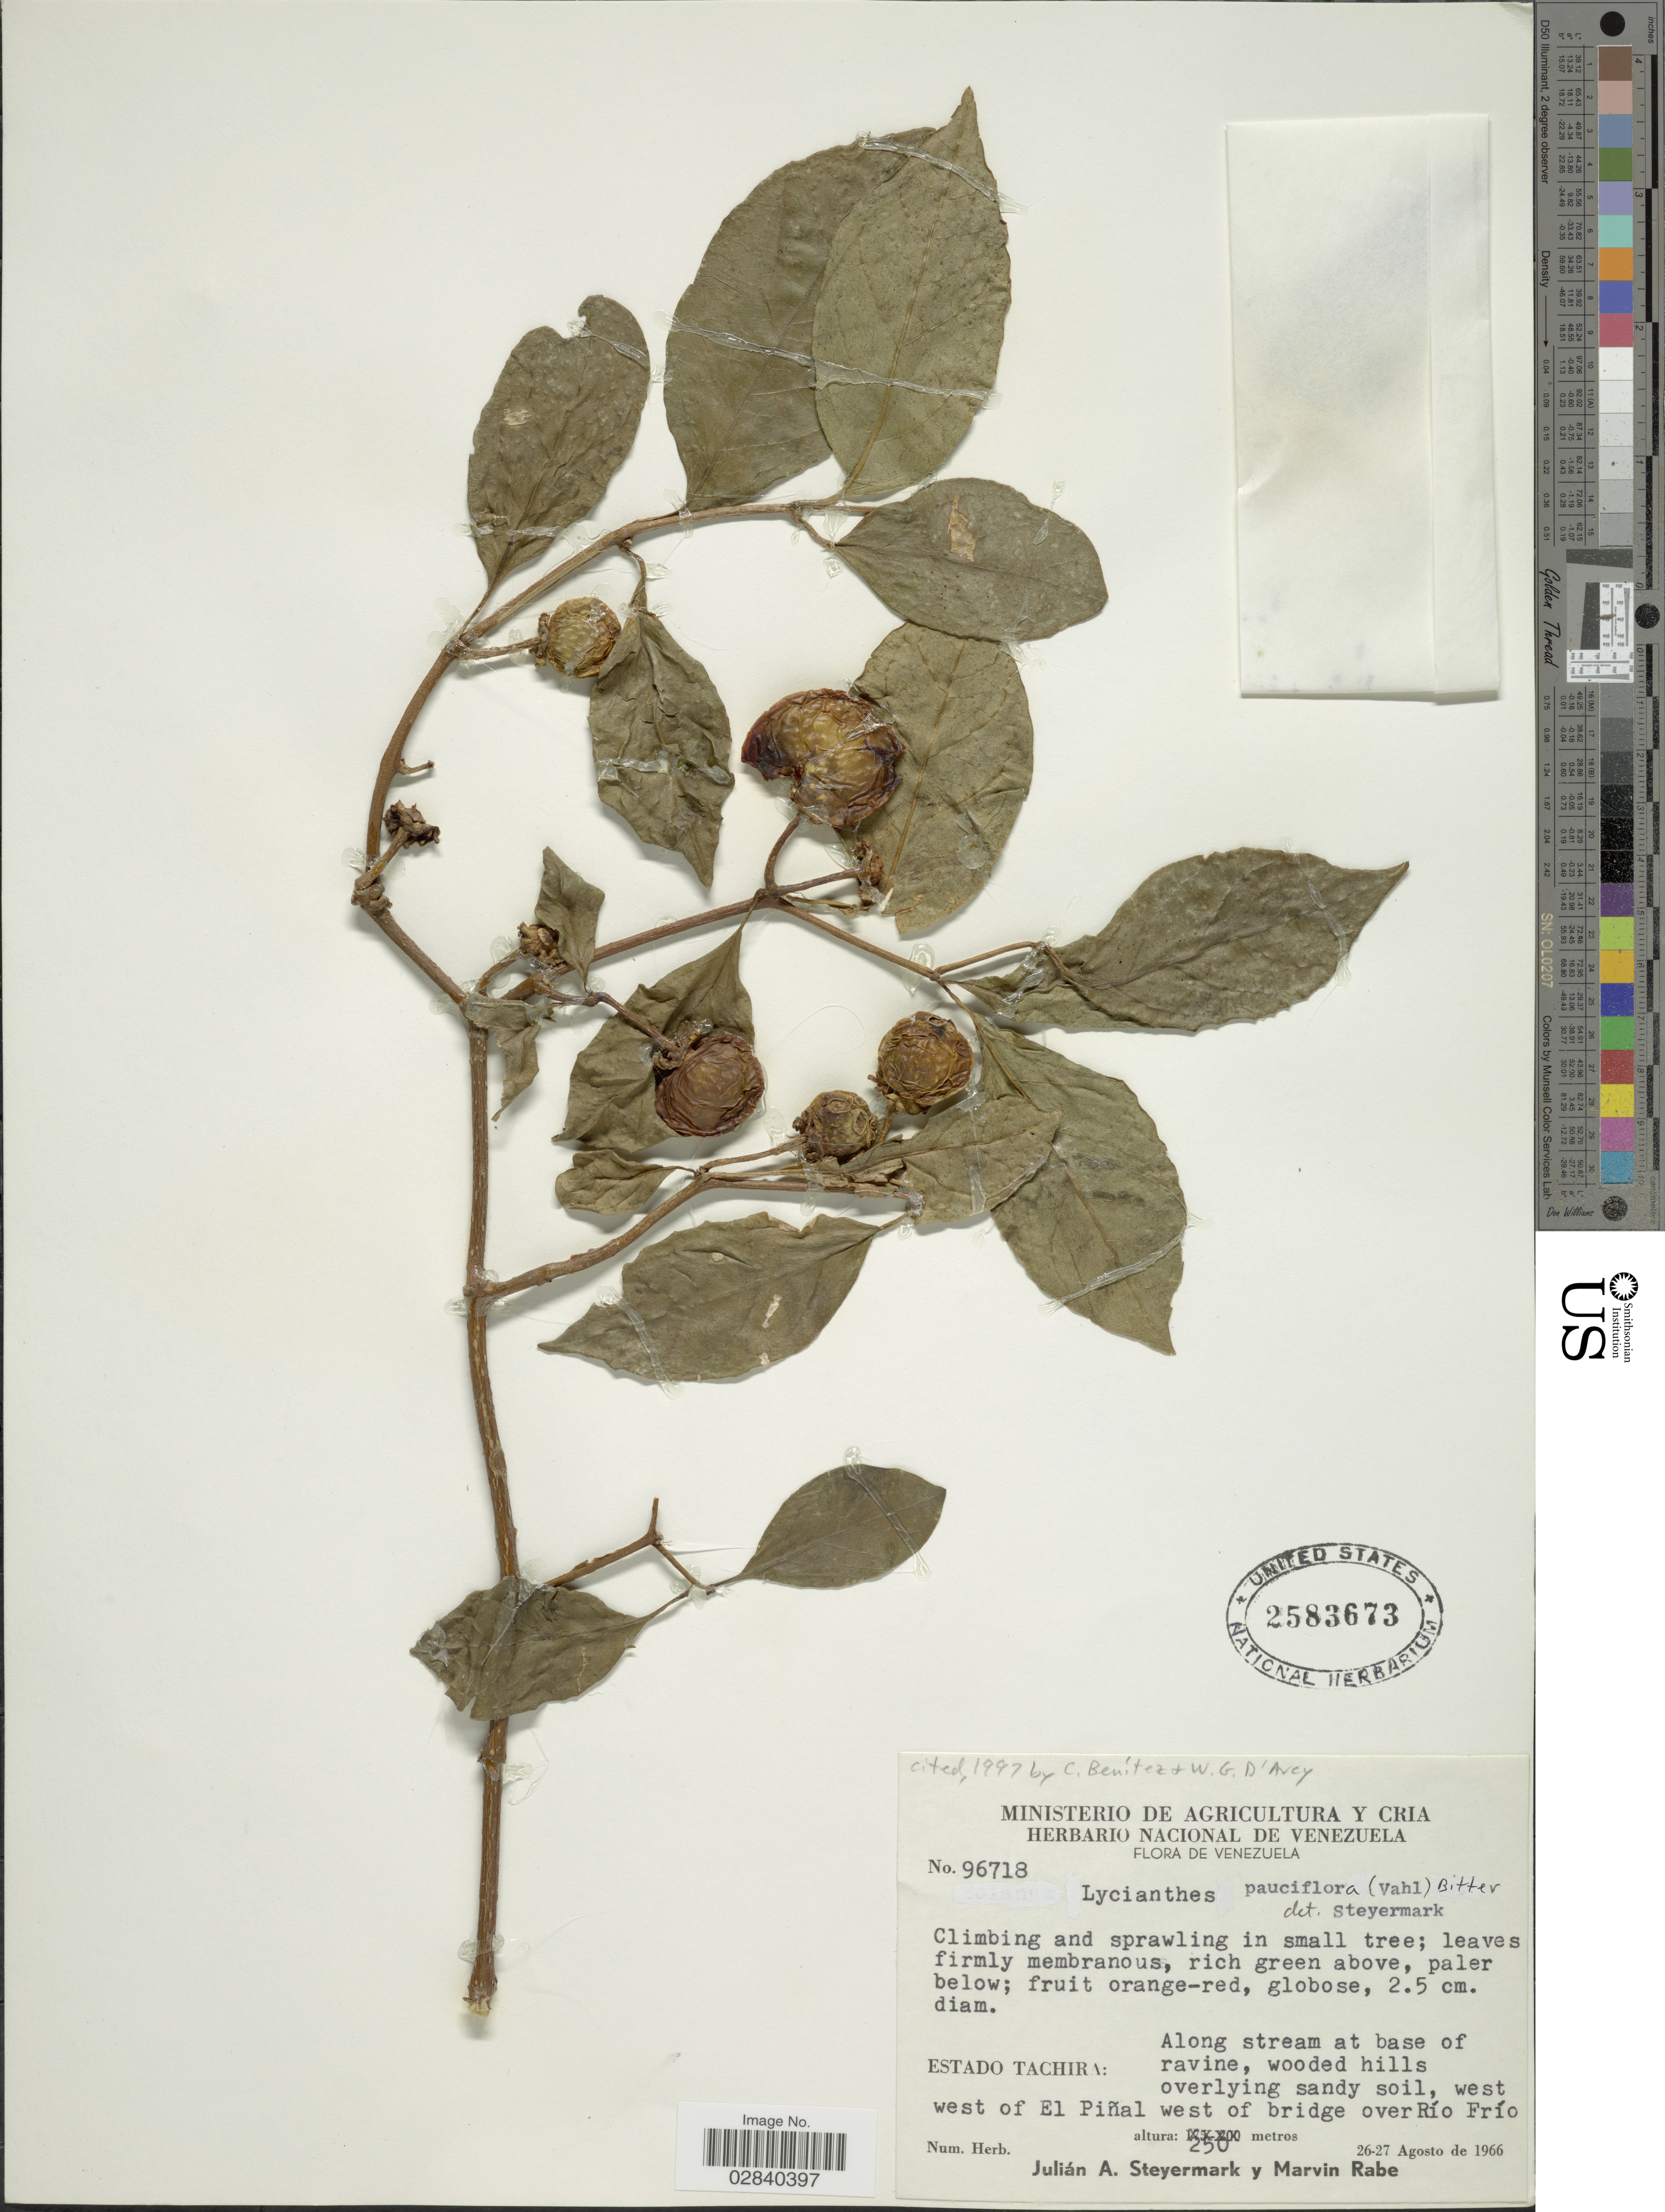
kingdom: Plantae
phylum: Tracheophyta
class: Magnoliopsida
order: Solanales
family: Solanaceae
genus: Lycianthes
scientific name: Lycianthes pauciflora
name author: (Vahl) Bitter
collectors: J. Steyermark & M. Rabe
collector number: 96718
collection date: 1966-08-26/1966-08-27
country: Venezuela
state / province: Tachira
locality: Estado Tachira: Along stream at base of ravine, wooded hills overlying sandy soil, west west of El Piñal west of bridge over Río Frío.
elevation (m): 250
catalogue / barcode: US 2583673